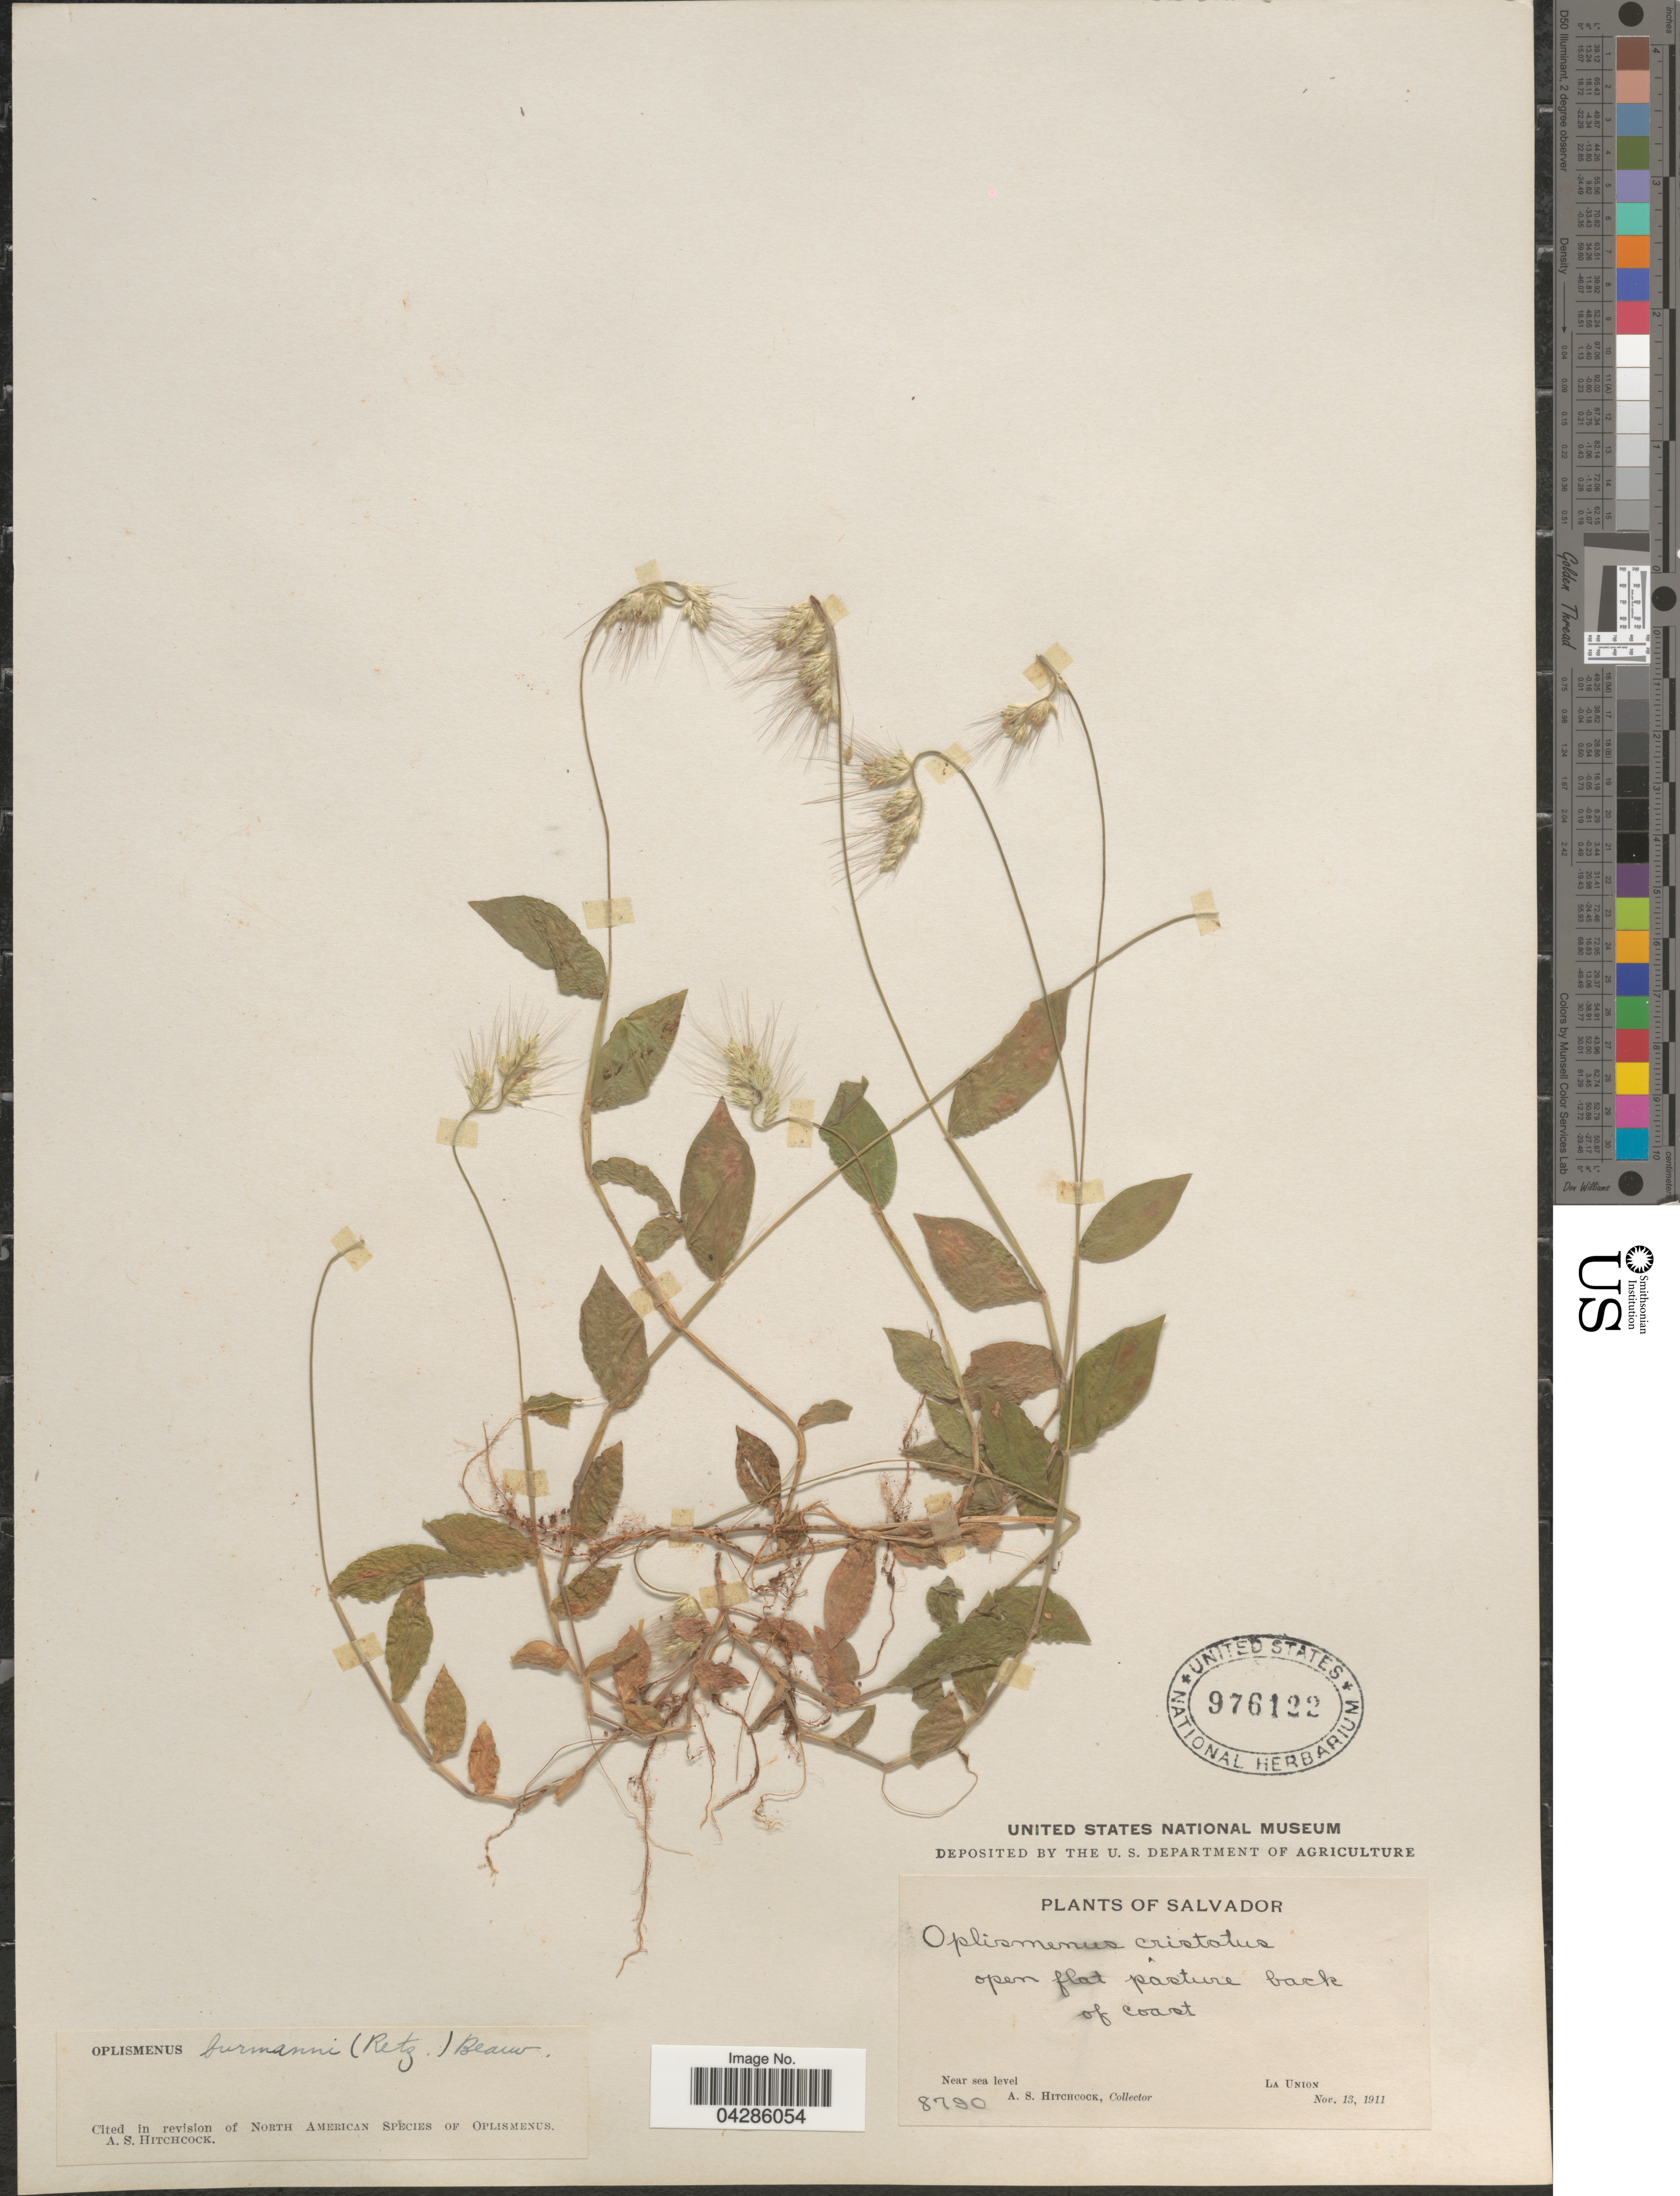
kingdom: Plantae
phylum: Tracheophyta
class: Liliopsida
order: Poales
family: Poaceae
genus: Oplismenus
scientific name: Oplismenus burmannii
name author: (Retz.) P. Beauv.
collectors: A. S. Hitchcock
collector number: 8790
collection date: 1911-11-13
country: El Salvador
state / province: La Union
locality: Open flat pasture back of coast.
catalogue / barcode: US 976122